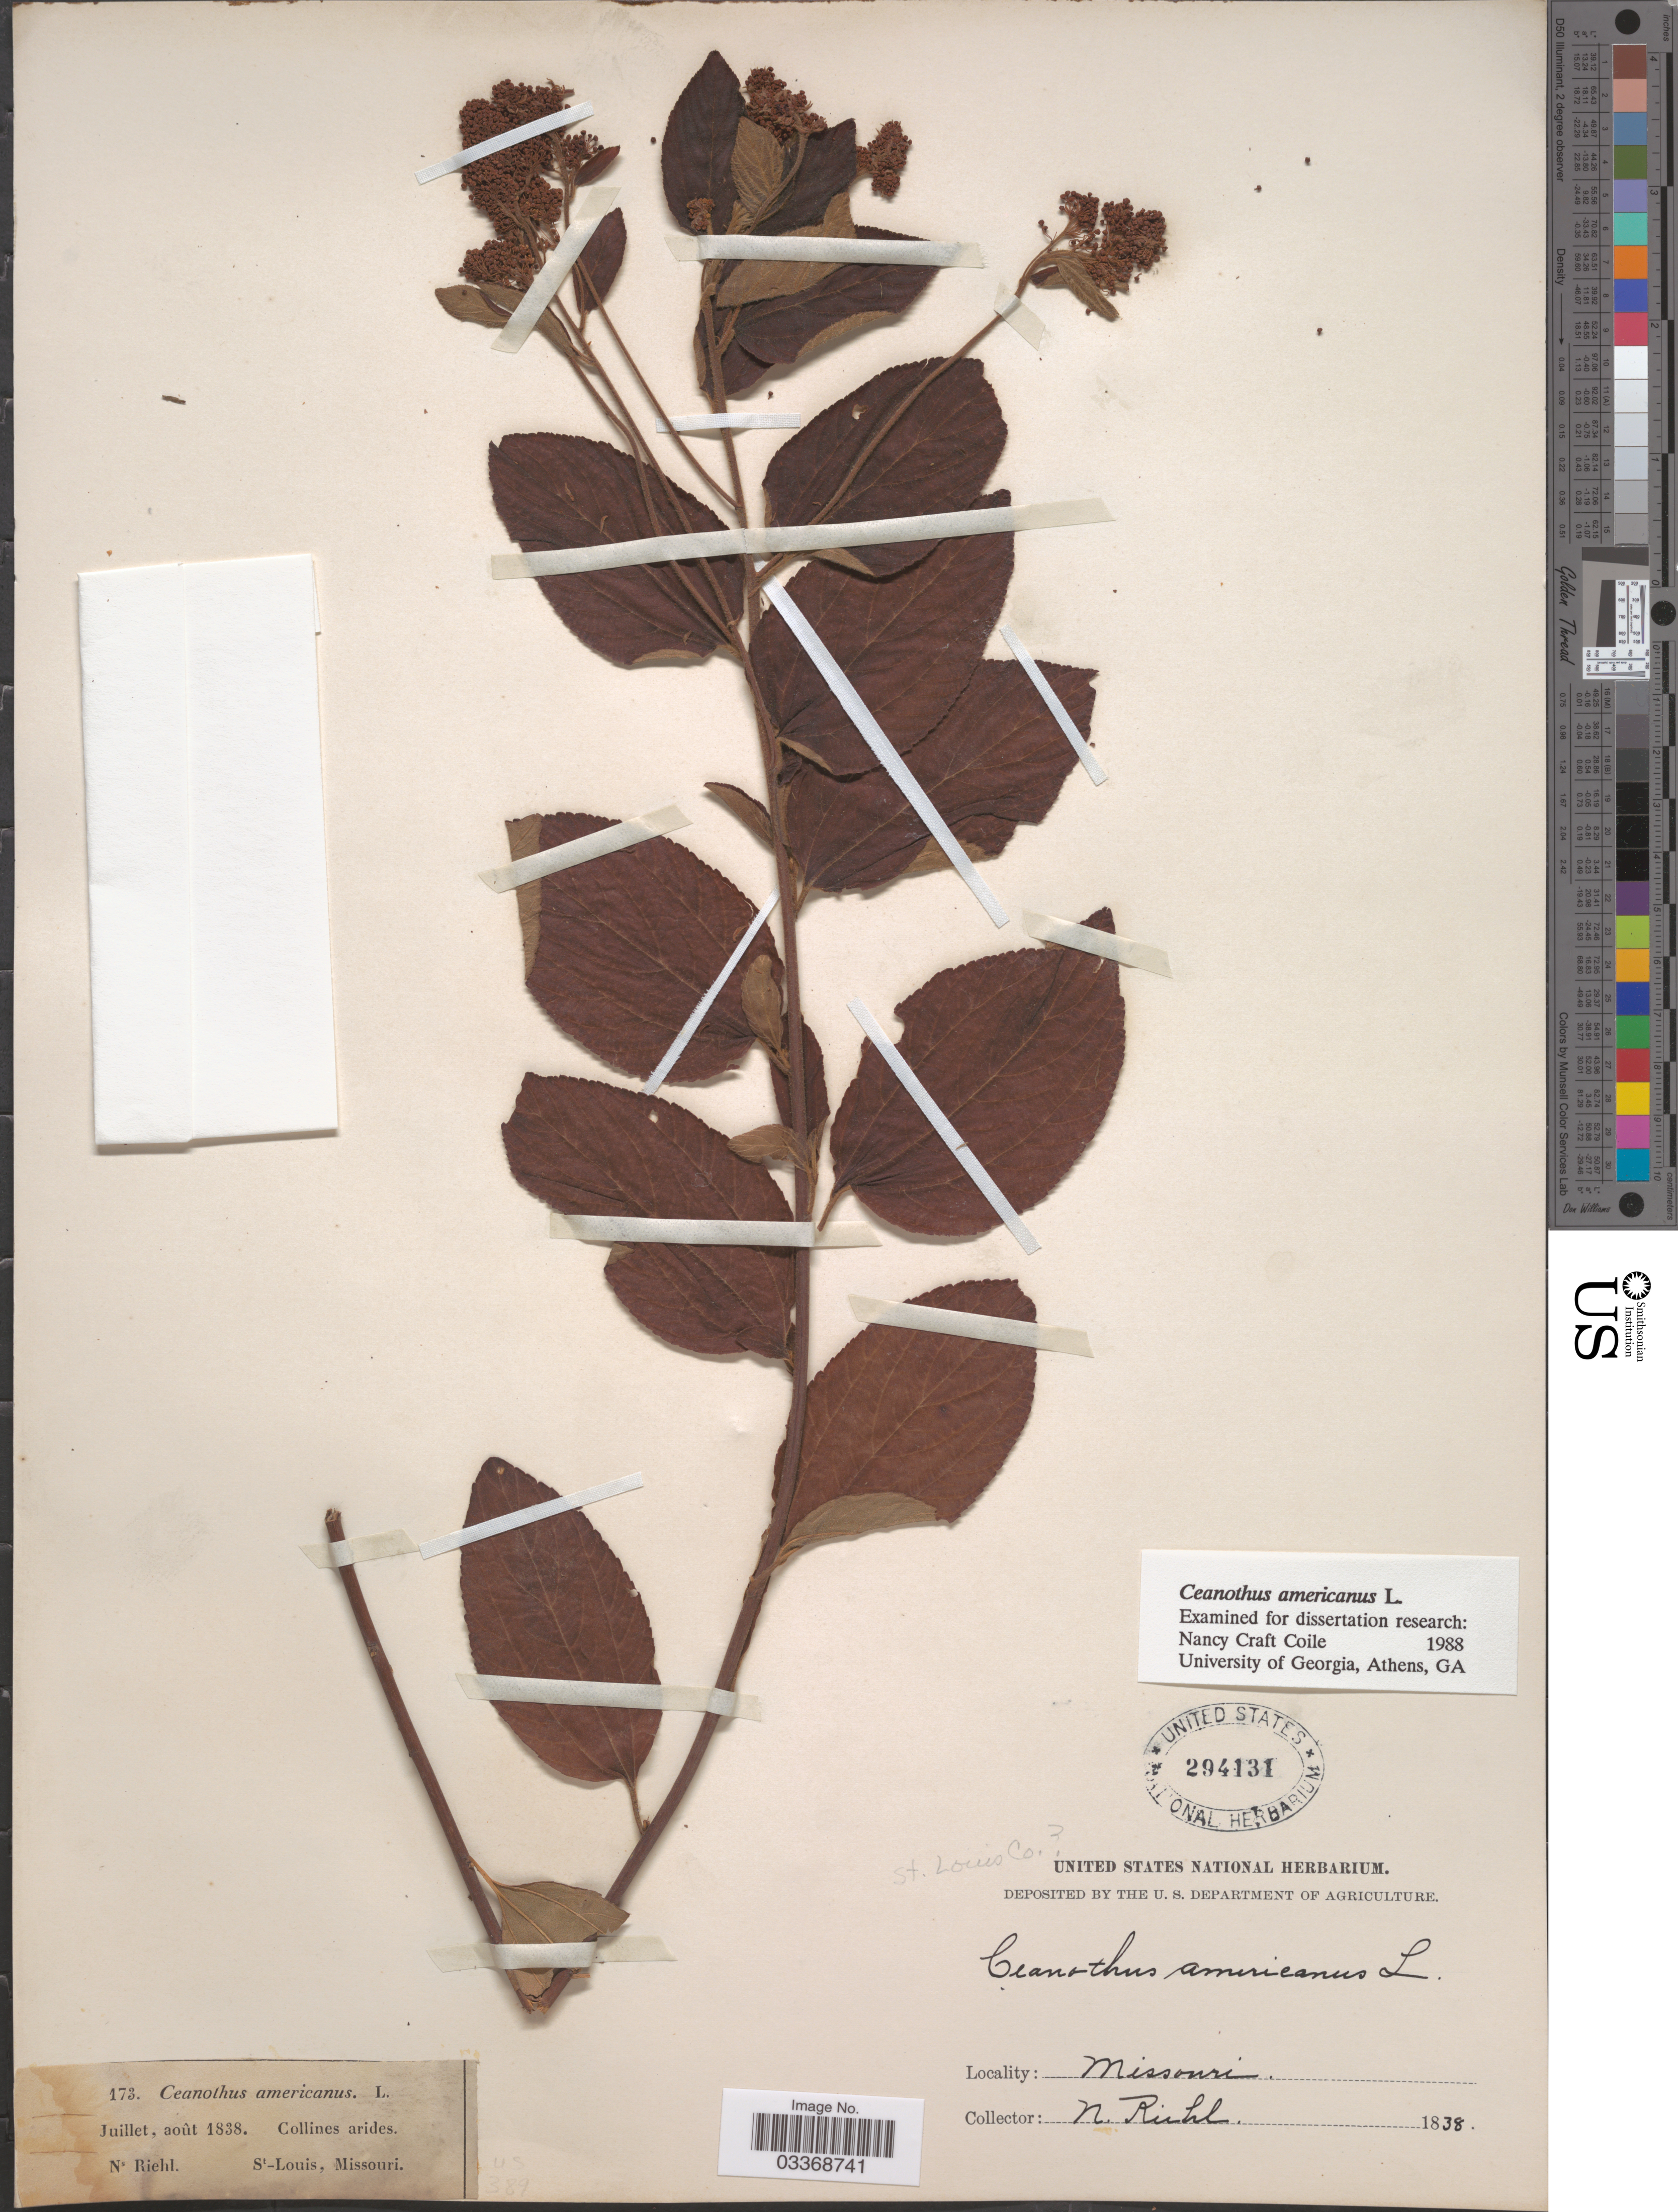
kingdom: Plantae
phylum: Tracheophyta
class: Magnoliopsida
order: Rosales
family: Rhamnaceae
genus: Ceanothus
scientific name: Ceanothus americanus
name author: L.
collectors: N. Riehl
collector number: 173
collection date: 1838-07/1838-08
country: United States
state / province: Missouri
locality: St.-Louis. St. Louis Co. [unsure placement]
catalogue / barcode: US 294131